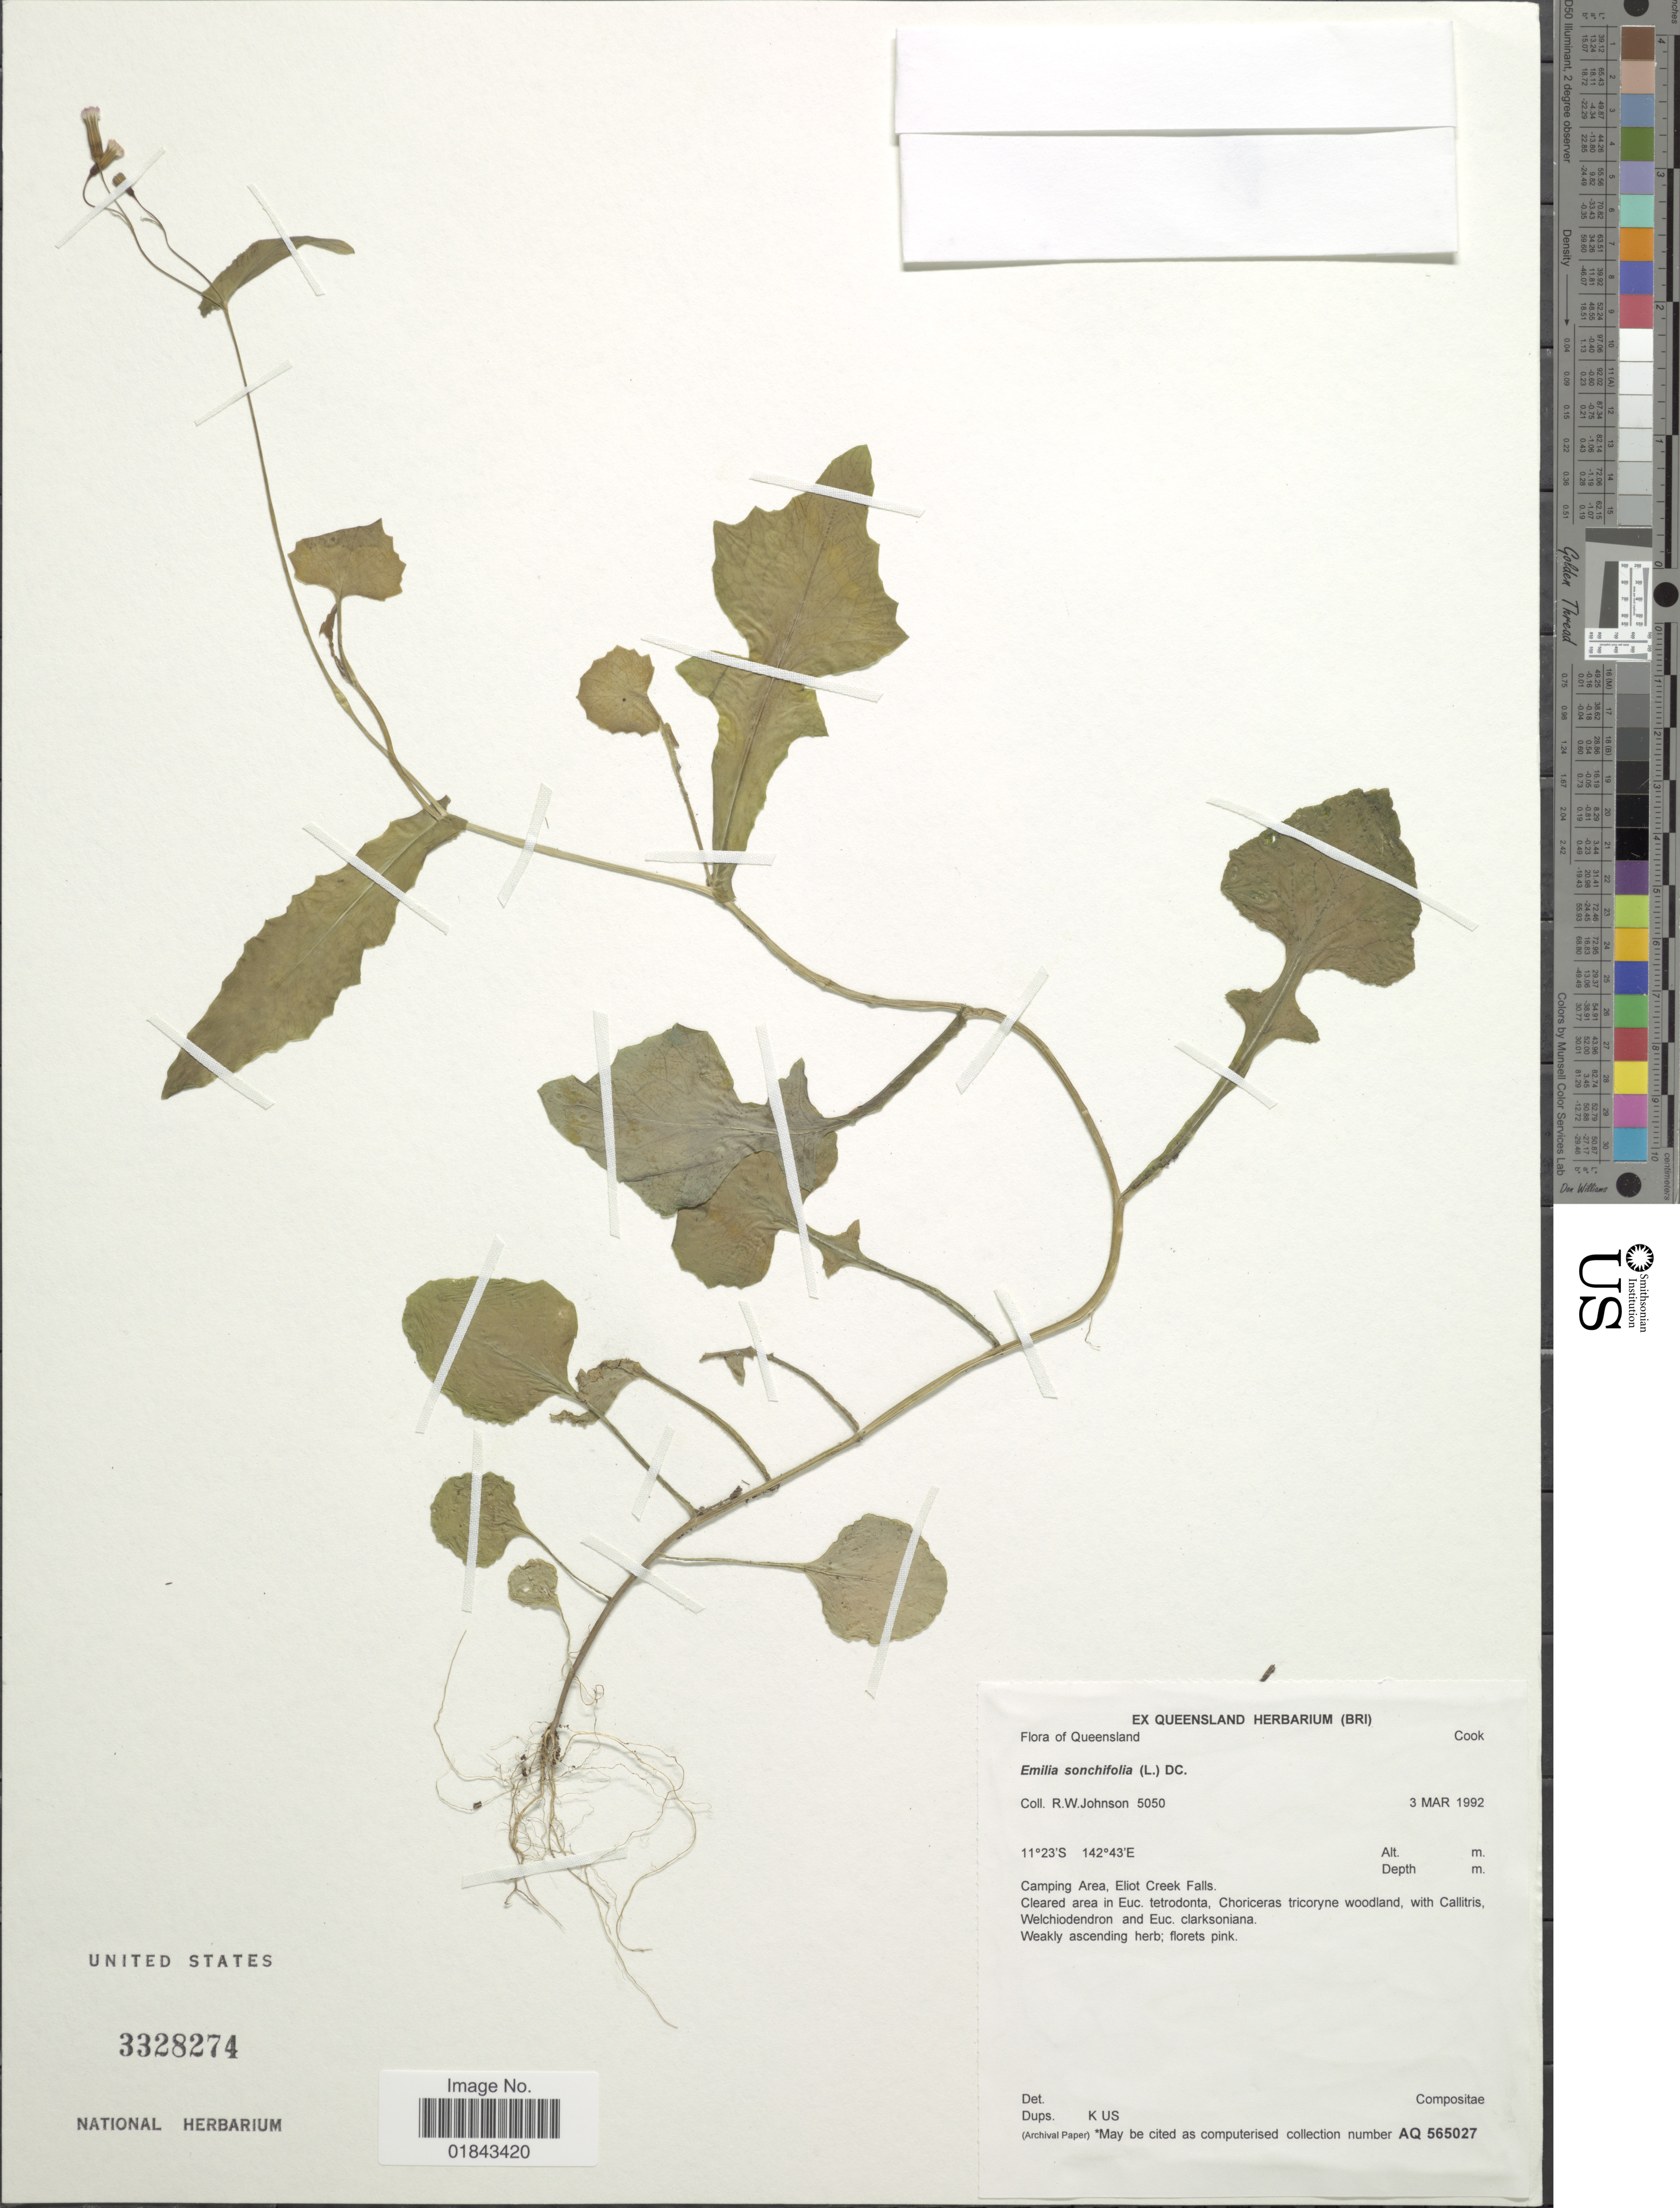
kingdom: Plantae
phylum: Tracheophyta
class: Magnoliopsida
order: Asterales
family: Asteraceae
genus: Emilia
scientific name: Emilia sonchifolia var. sonchifolia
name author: (L.) DC.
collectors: R. W. Johnson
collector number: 5050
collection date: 1992-03-03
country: Australia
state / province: Queensland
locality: Cook, Camping Area, Eliot Creek Falls.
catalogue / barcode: US 3328274